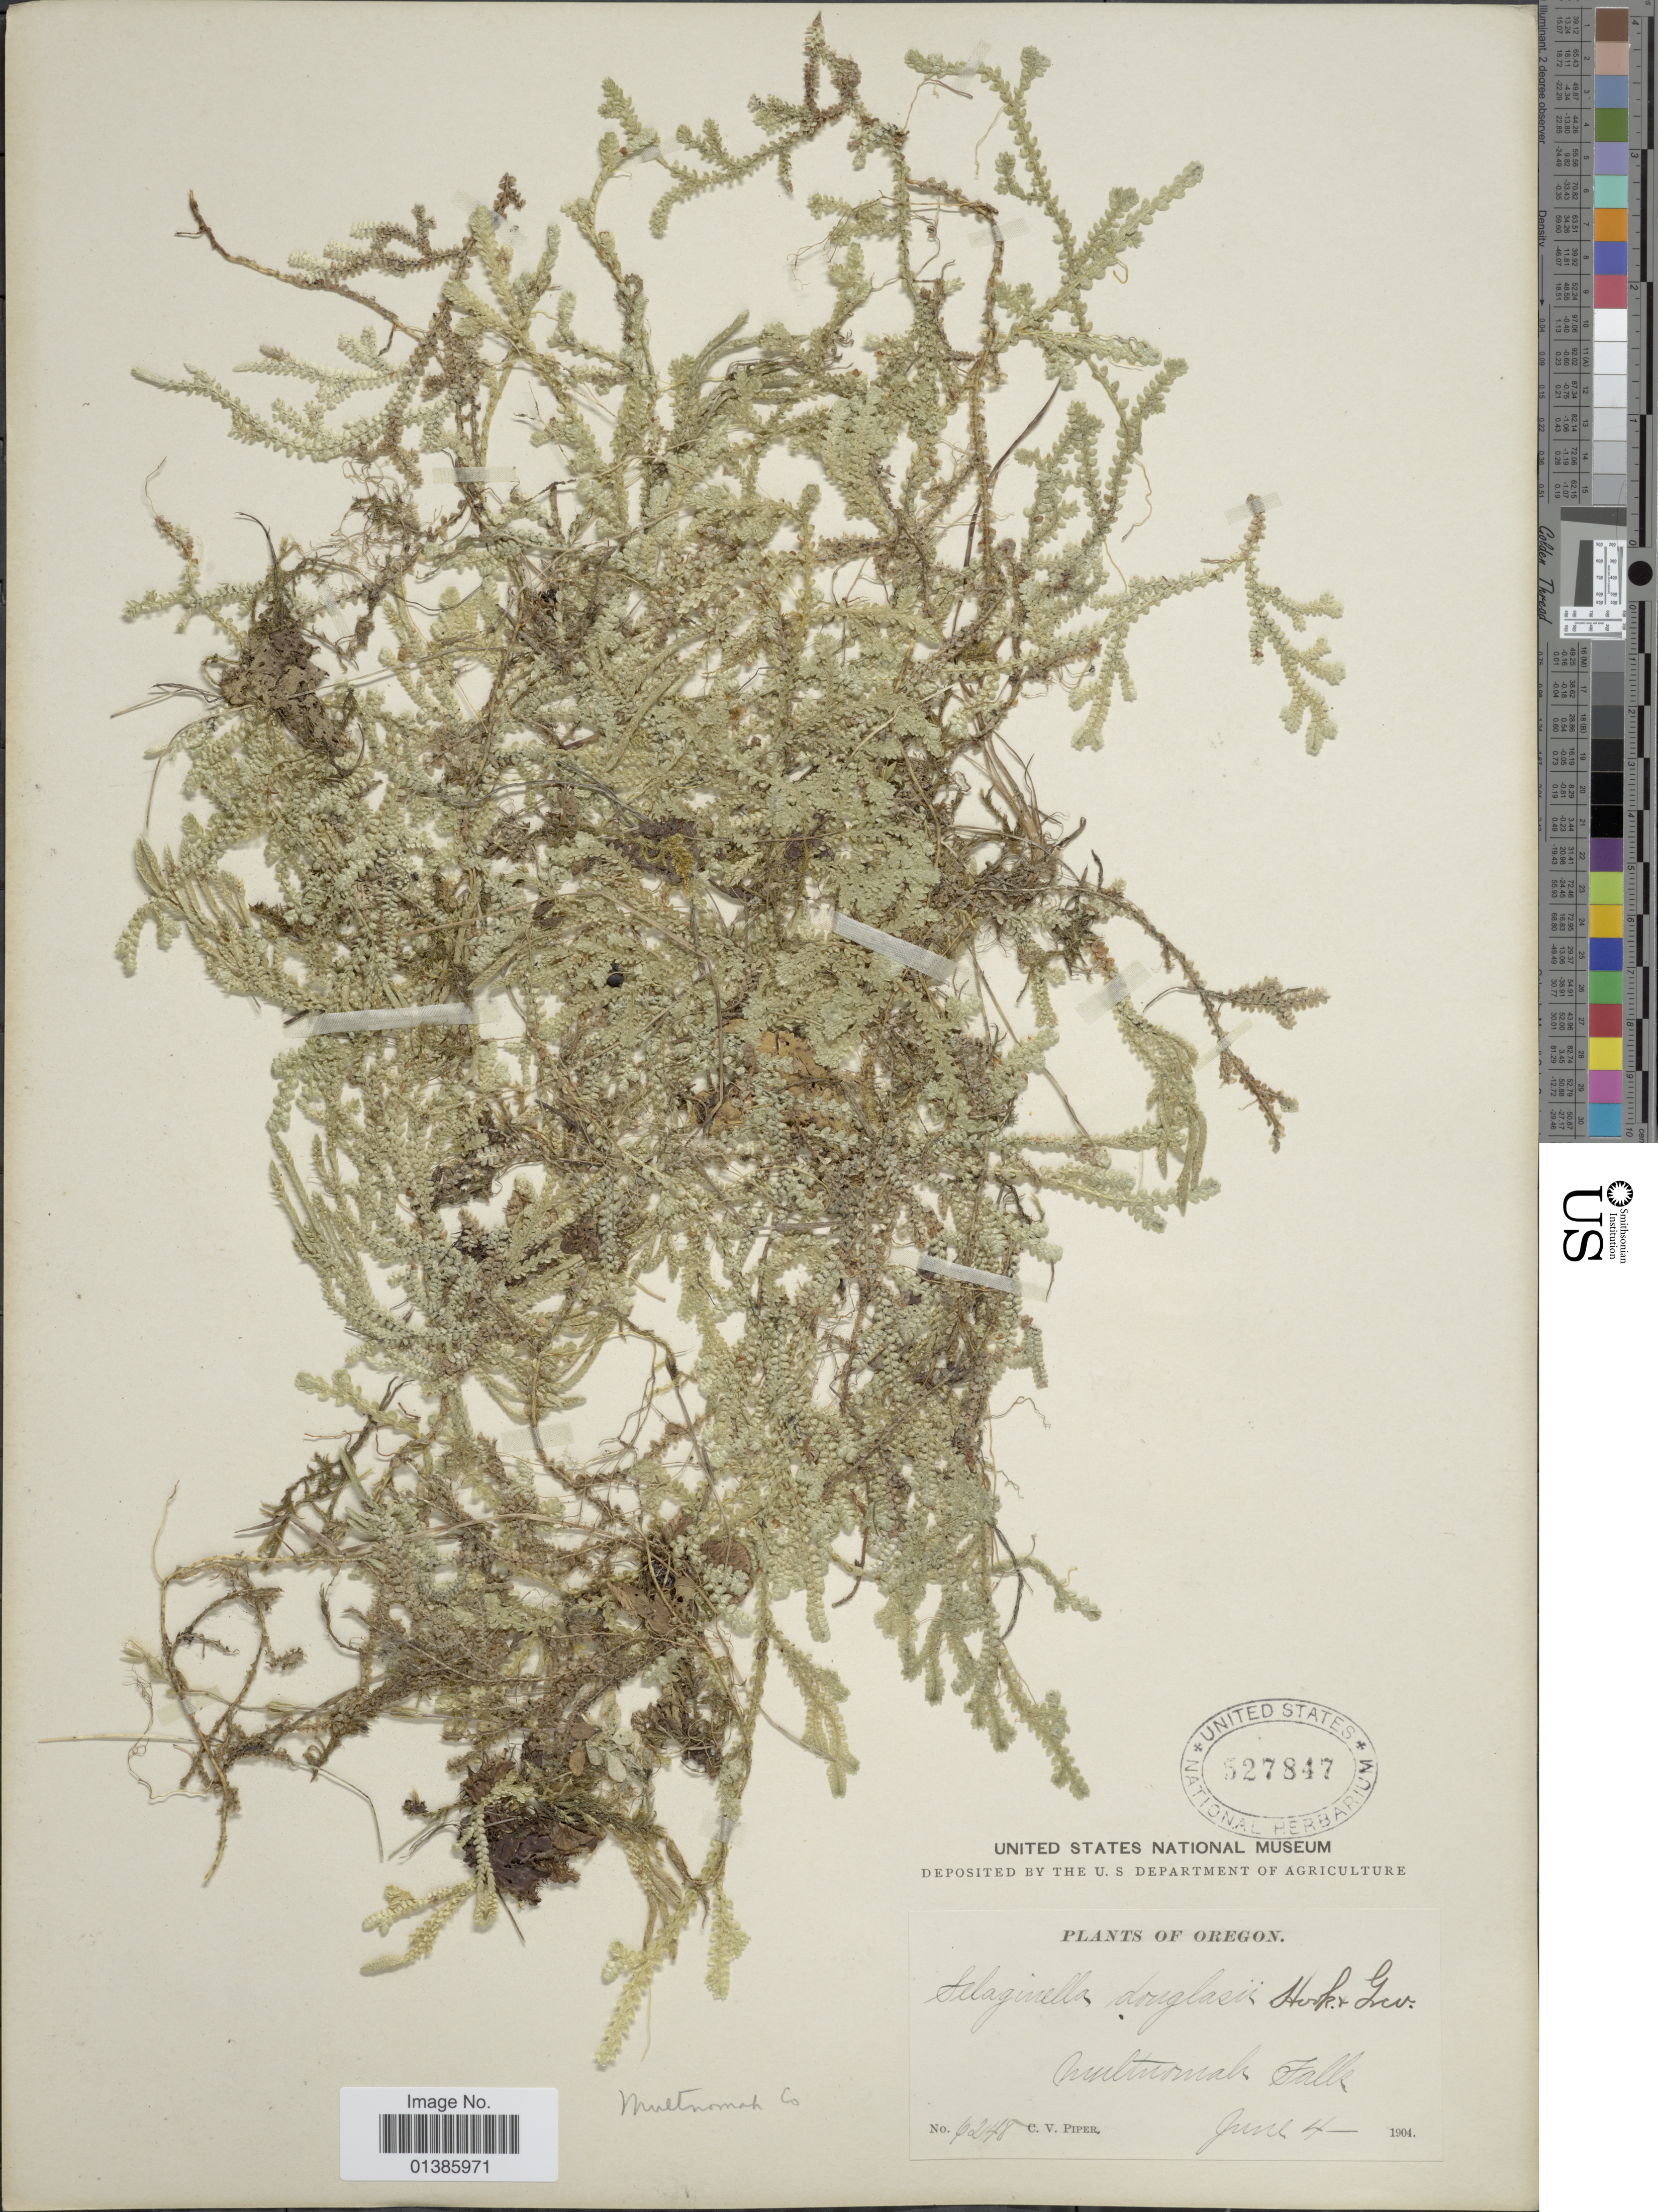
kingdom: Plantae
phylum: Tracheophyta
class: Lycopodiopsida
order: Selaginellales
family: Selaginellaceae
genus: Selaginella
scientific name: Selaginella douglasii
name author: (Hook. & Grev.) Spring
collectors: C. V. Piper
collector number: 6248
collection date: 1904-06-04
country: United States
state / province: Oregon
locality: Multnomah Falls.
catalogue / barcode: US 527847